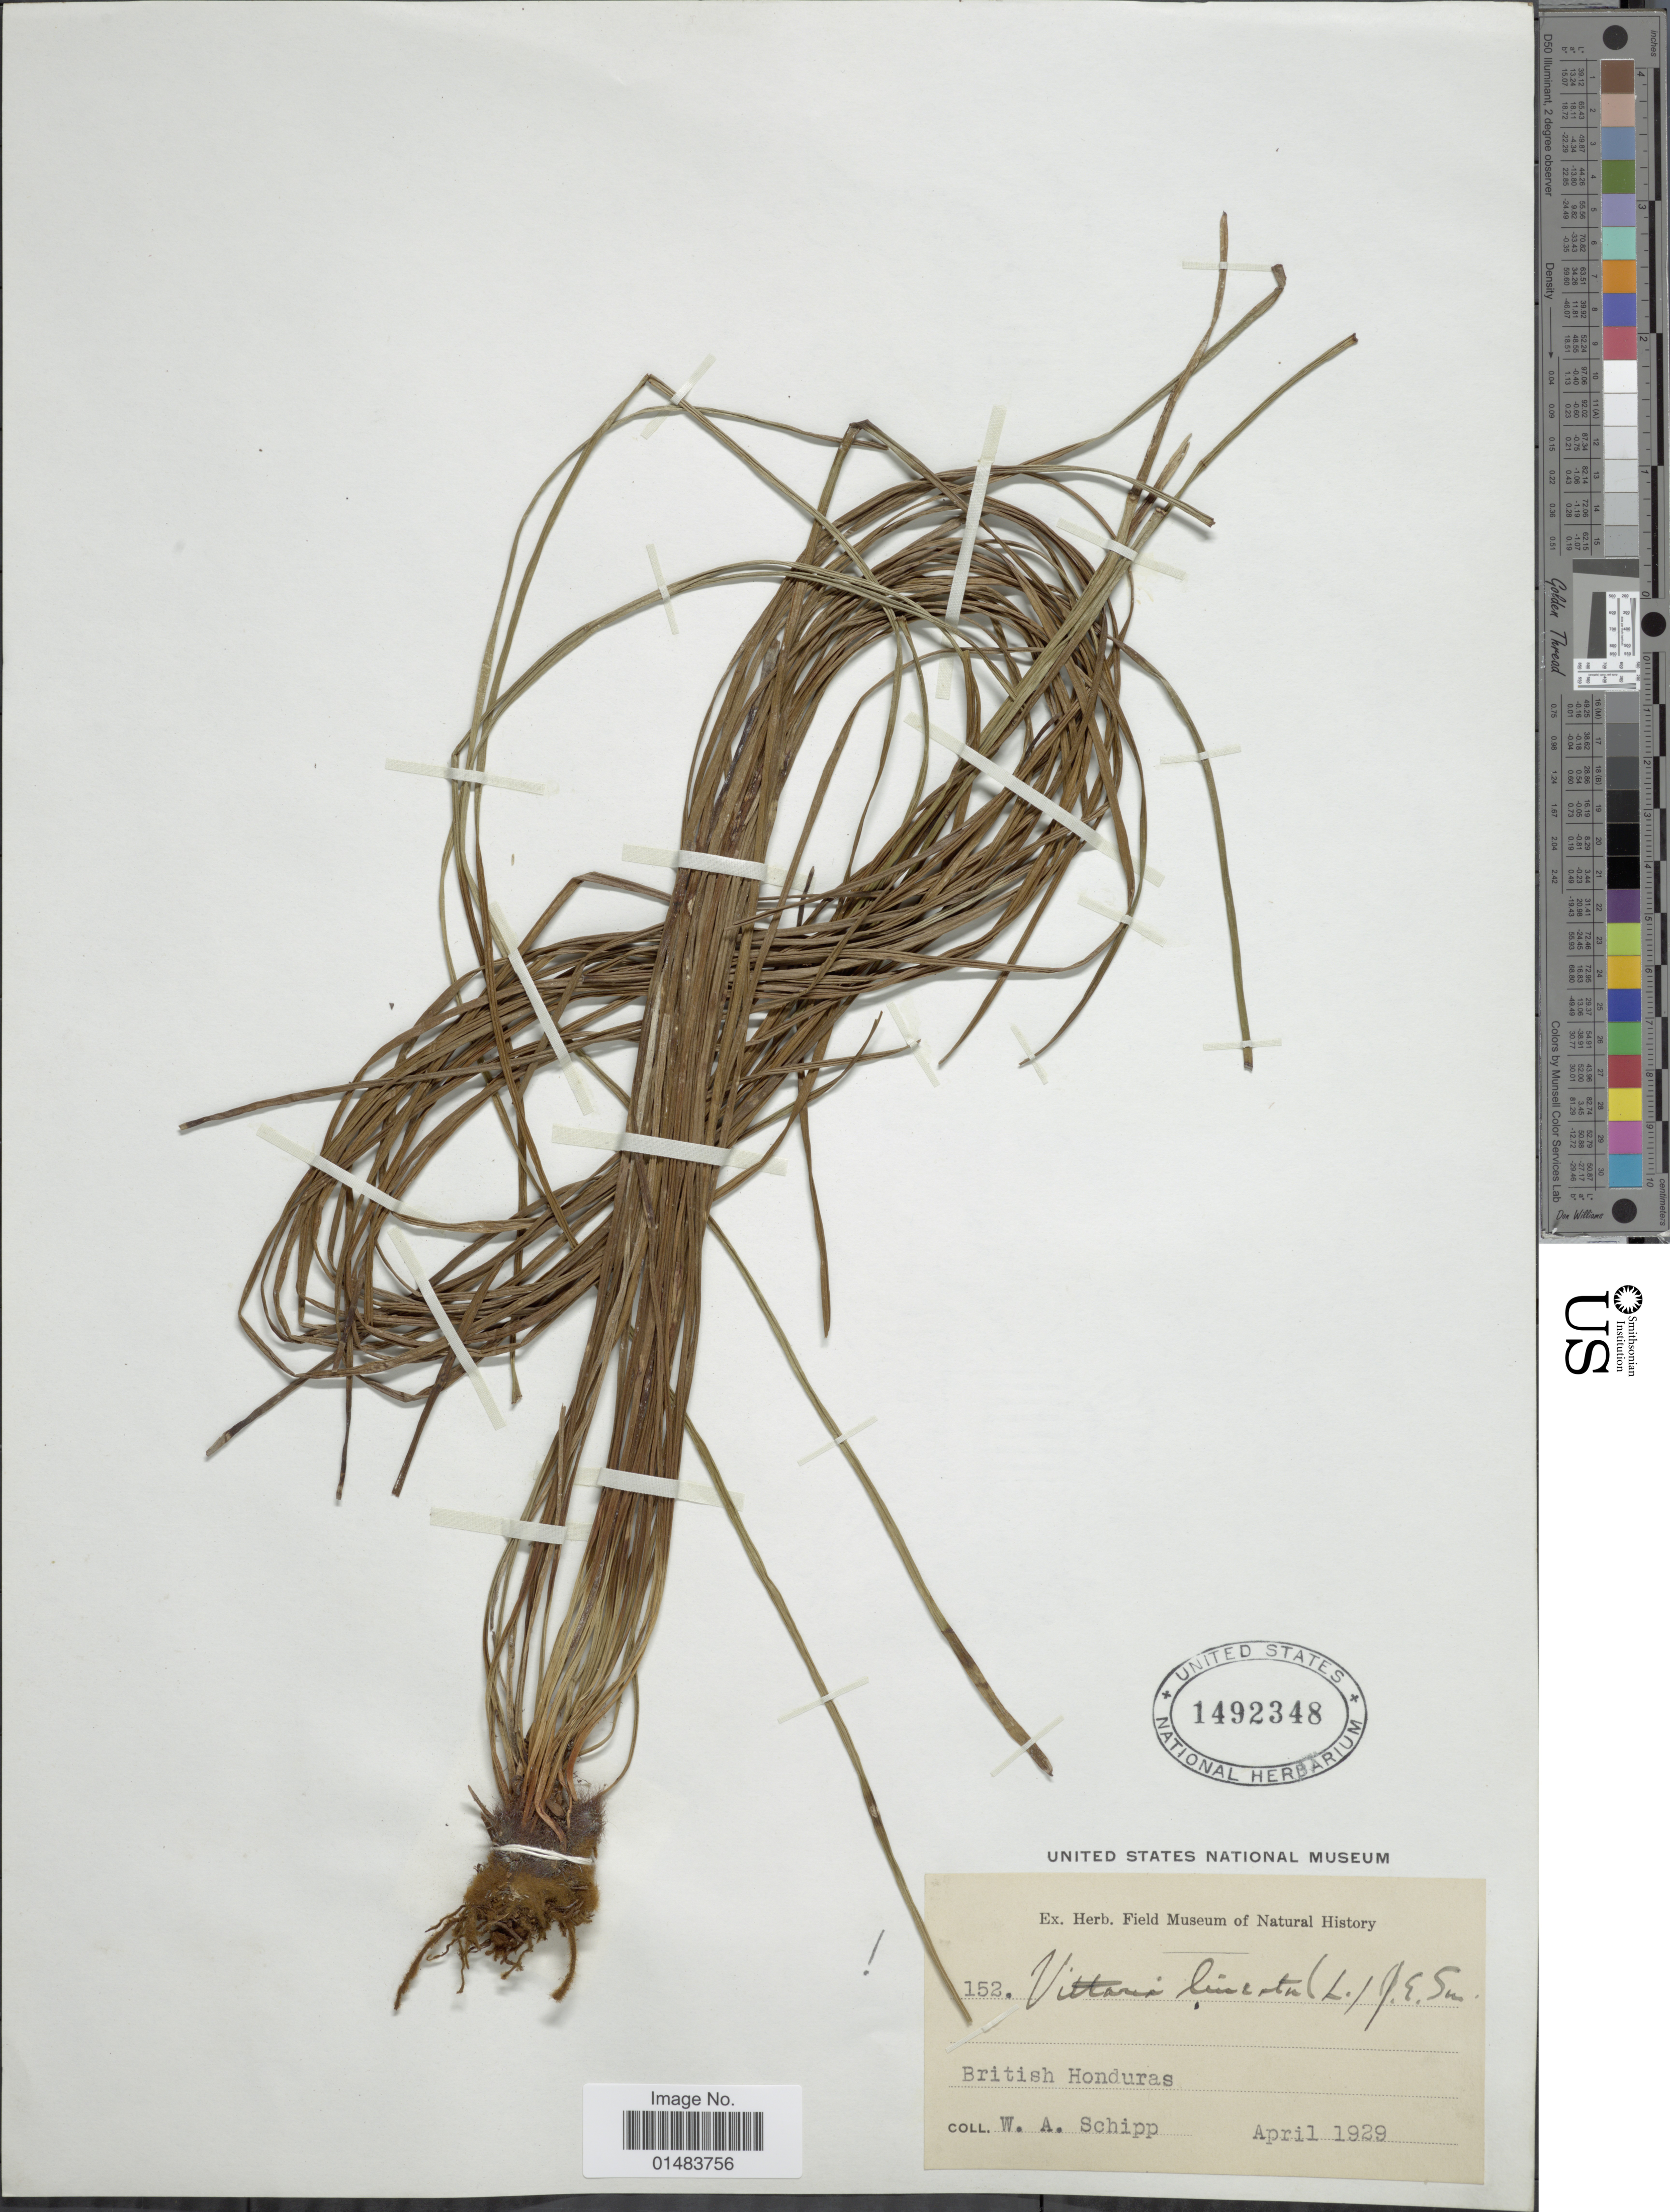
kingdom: Plantae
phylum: Tracheophyta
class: Polypodiopsida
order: Polypodiales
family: Pteridaceae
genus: Vittaria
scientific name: Vittaria lineata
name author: (L.) Sm.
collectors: W. Schipp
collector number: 152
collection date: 1929-04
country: Belize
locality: British Honduras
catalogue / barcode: US 1492348